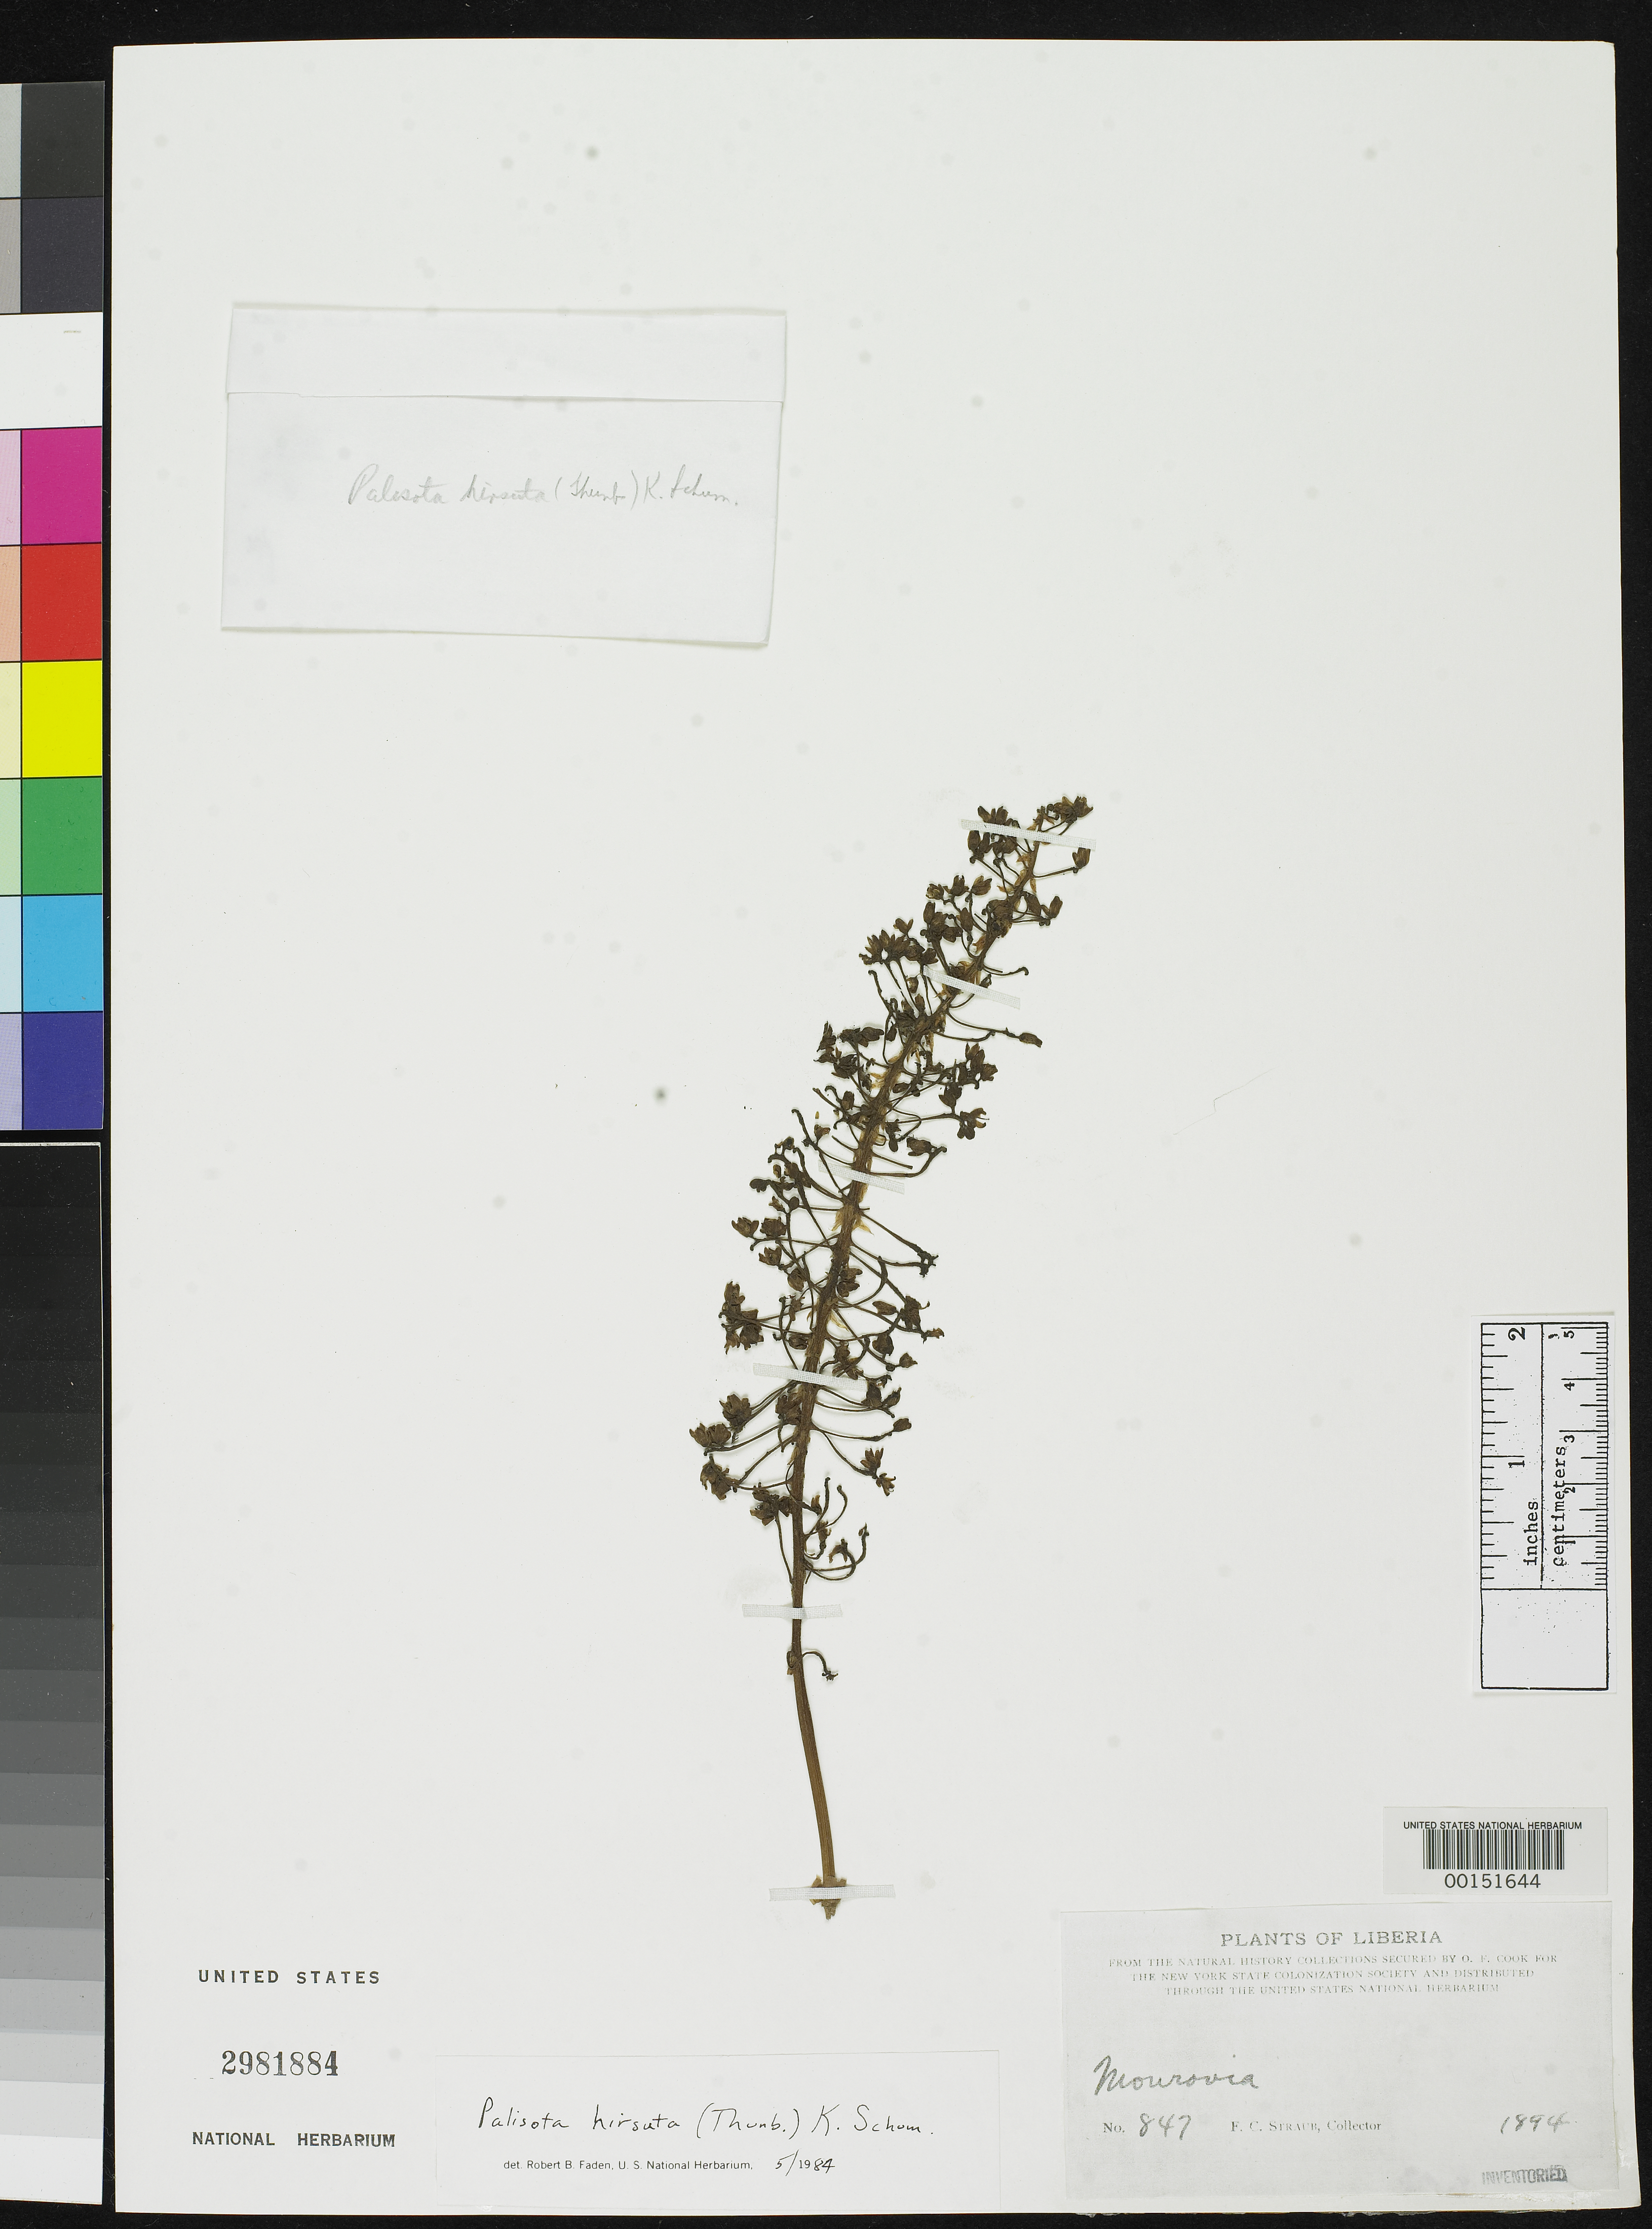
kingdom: Plantae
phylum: Tracheophyta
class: Liliopsida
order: Commelinales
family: Commelinaceae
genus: Palisota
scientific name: Palisota hirsuta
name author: (Thunb.) K. Schum.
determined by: Faden, Robert B., (US), Smithsonian Institution - National Museum of Natural History (UNITED STATES)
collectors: F. Straub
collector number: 847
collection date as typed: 1894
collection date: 1894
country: Liberia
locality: Monrovia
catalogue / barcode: US 2981884